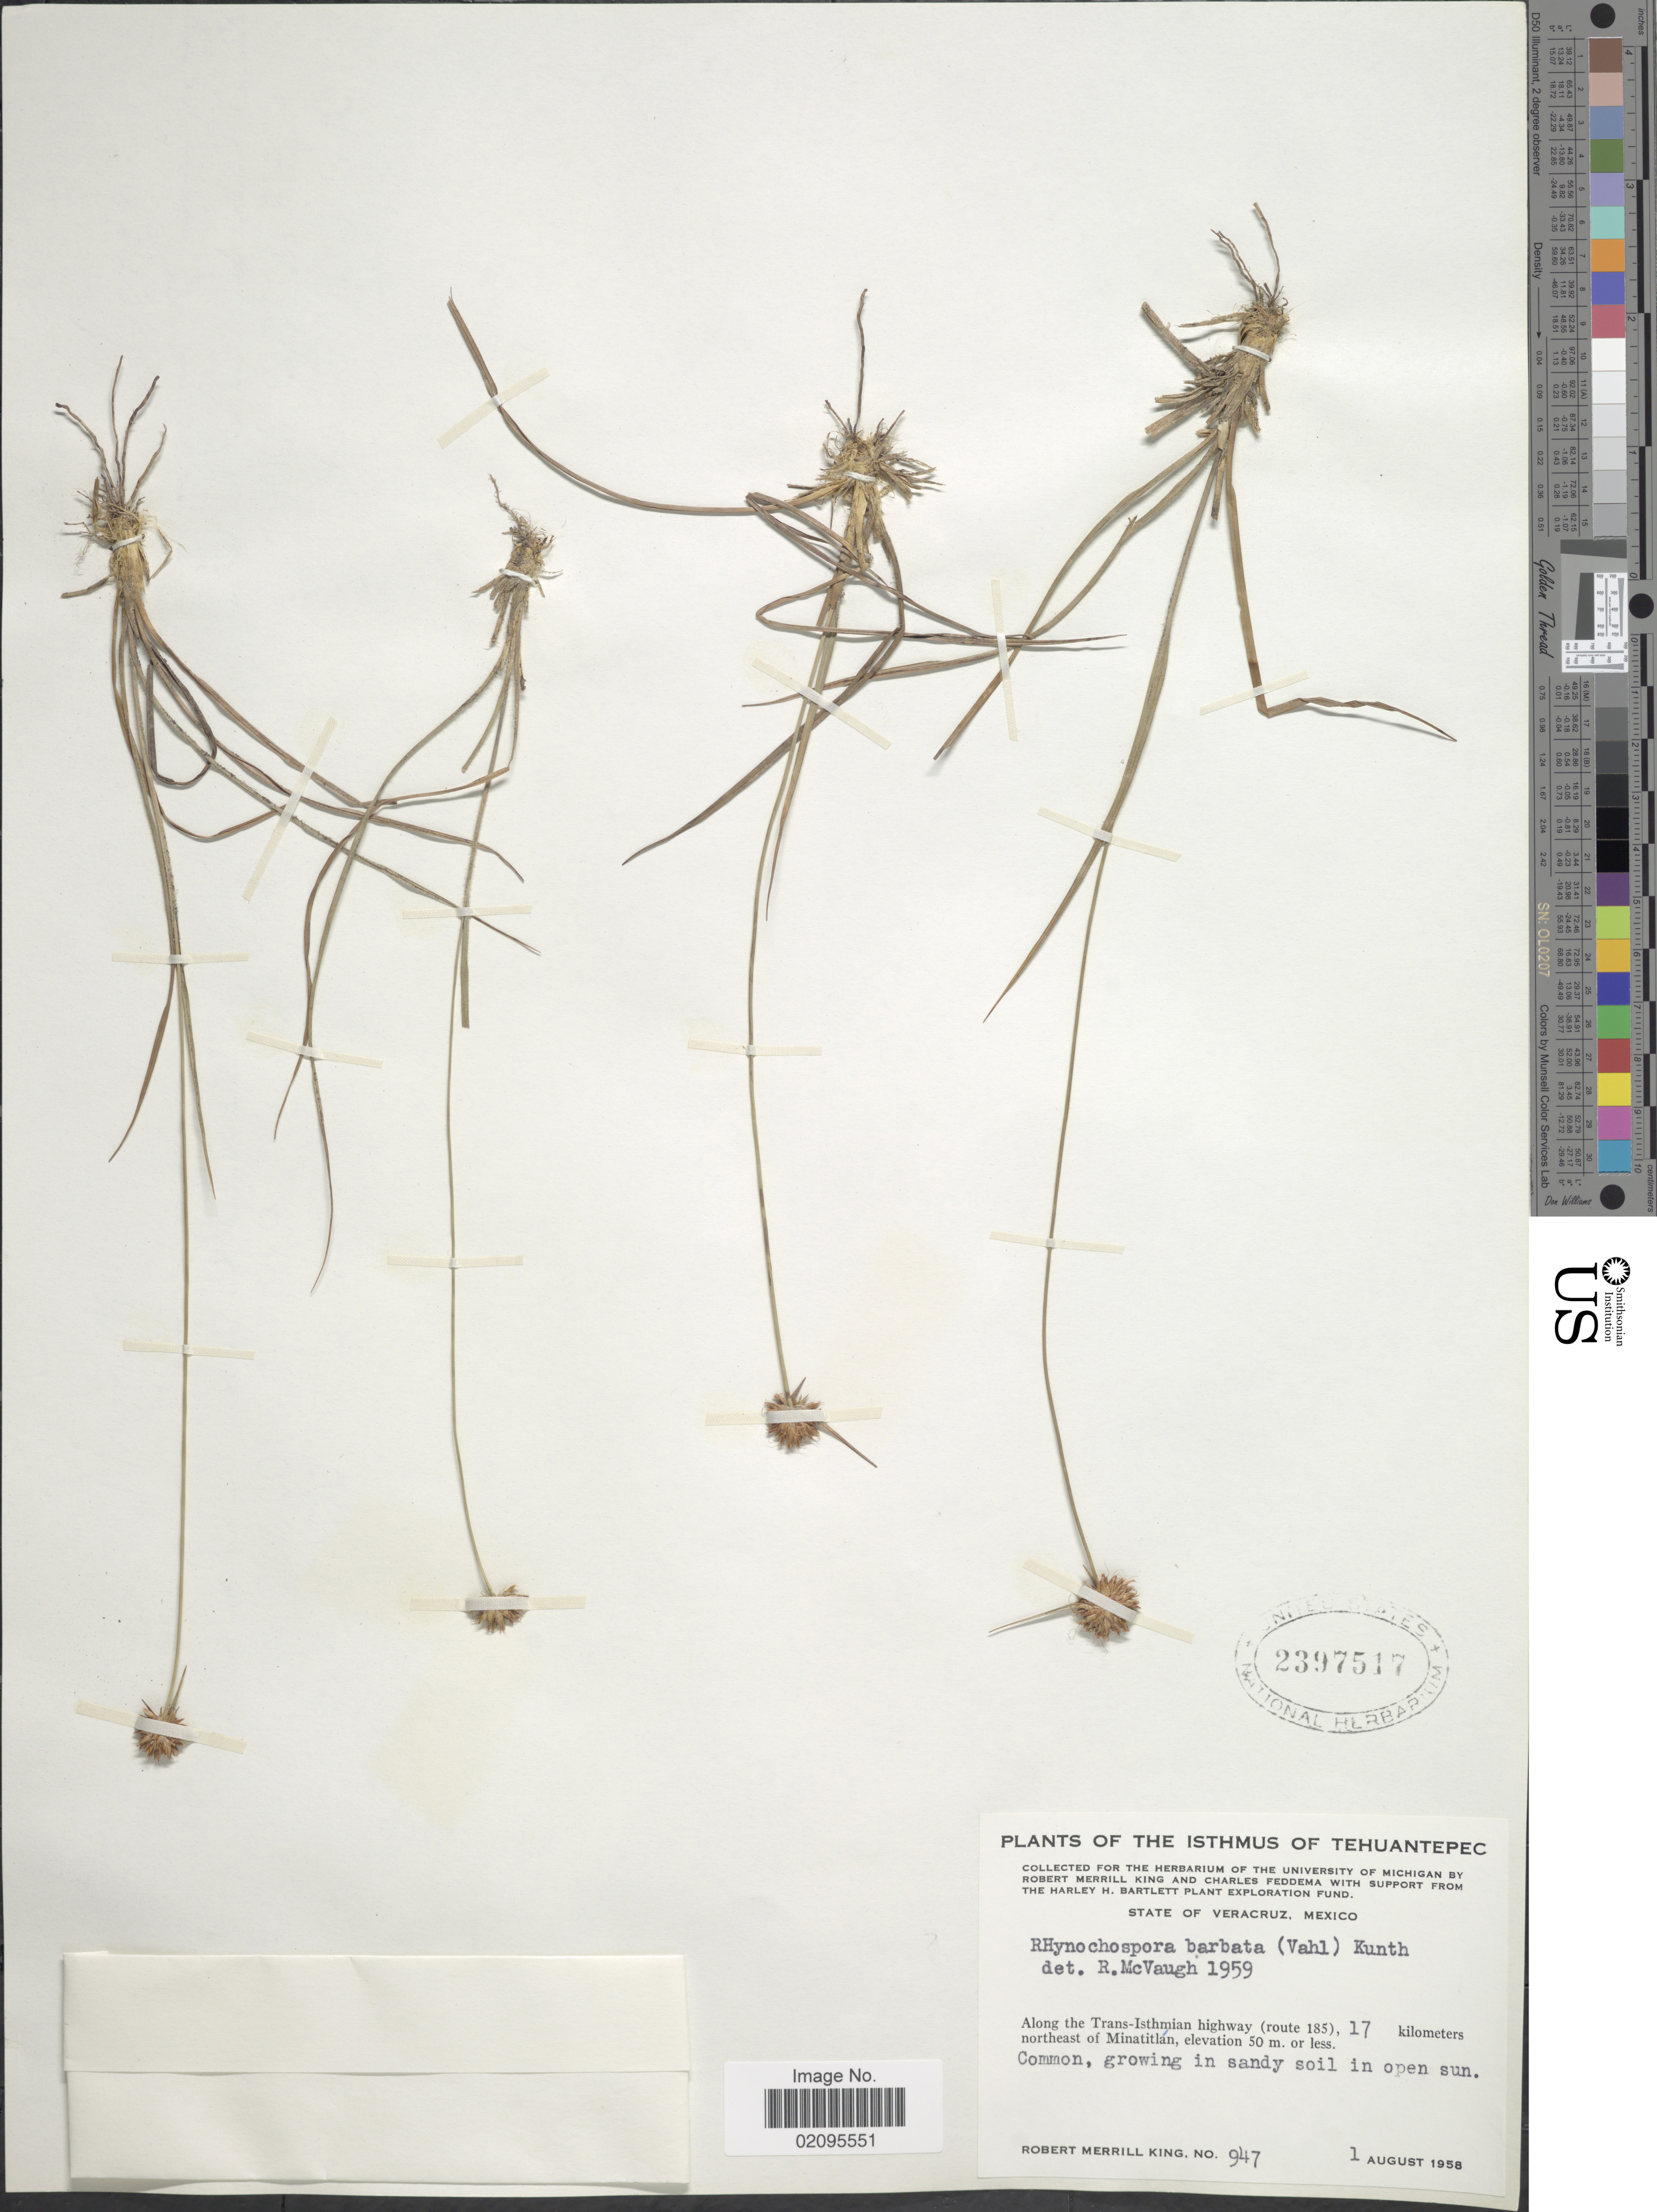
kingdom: Plantae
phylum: Tracheophyta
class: Liliopsida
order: Poales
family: Cyperaceae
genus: Rhynchospora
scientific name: Rhynchospora barbata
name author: (Vahl) Kunth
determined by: Alves, K.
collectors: R. M. King & C. Feddema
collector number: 947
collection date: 1958-08-01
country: Mexico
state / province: Veracruz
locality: Veracruz, along the Trans-Isthmian highway (route 185), 17 kilometers northeast of Minatitlan, The Isthmus of Tehuantepec.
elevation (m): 50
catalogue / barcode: US 2397517